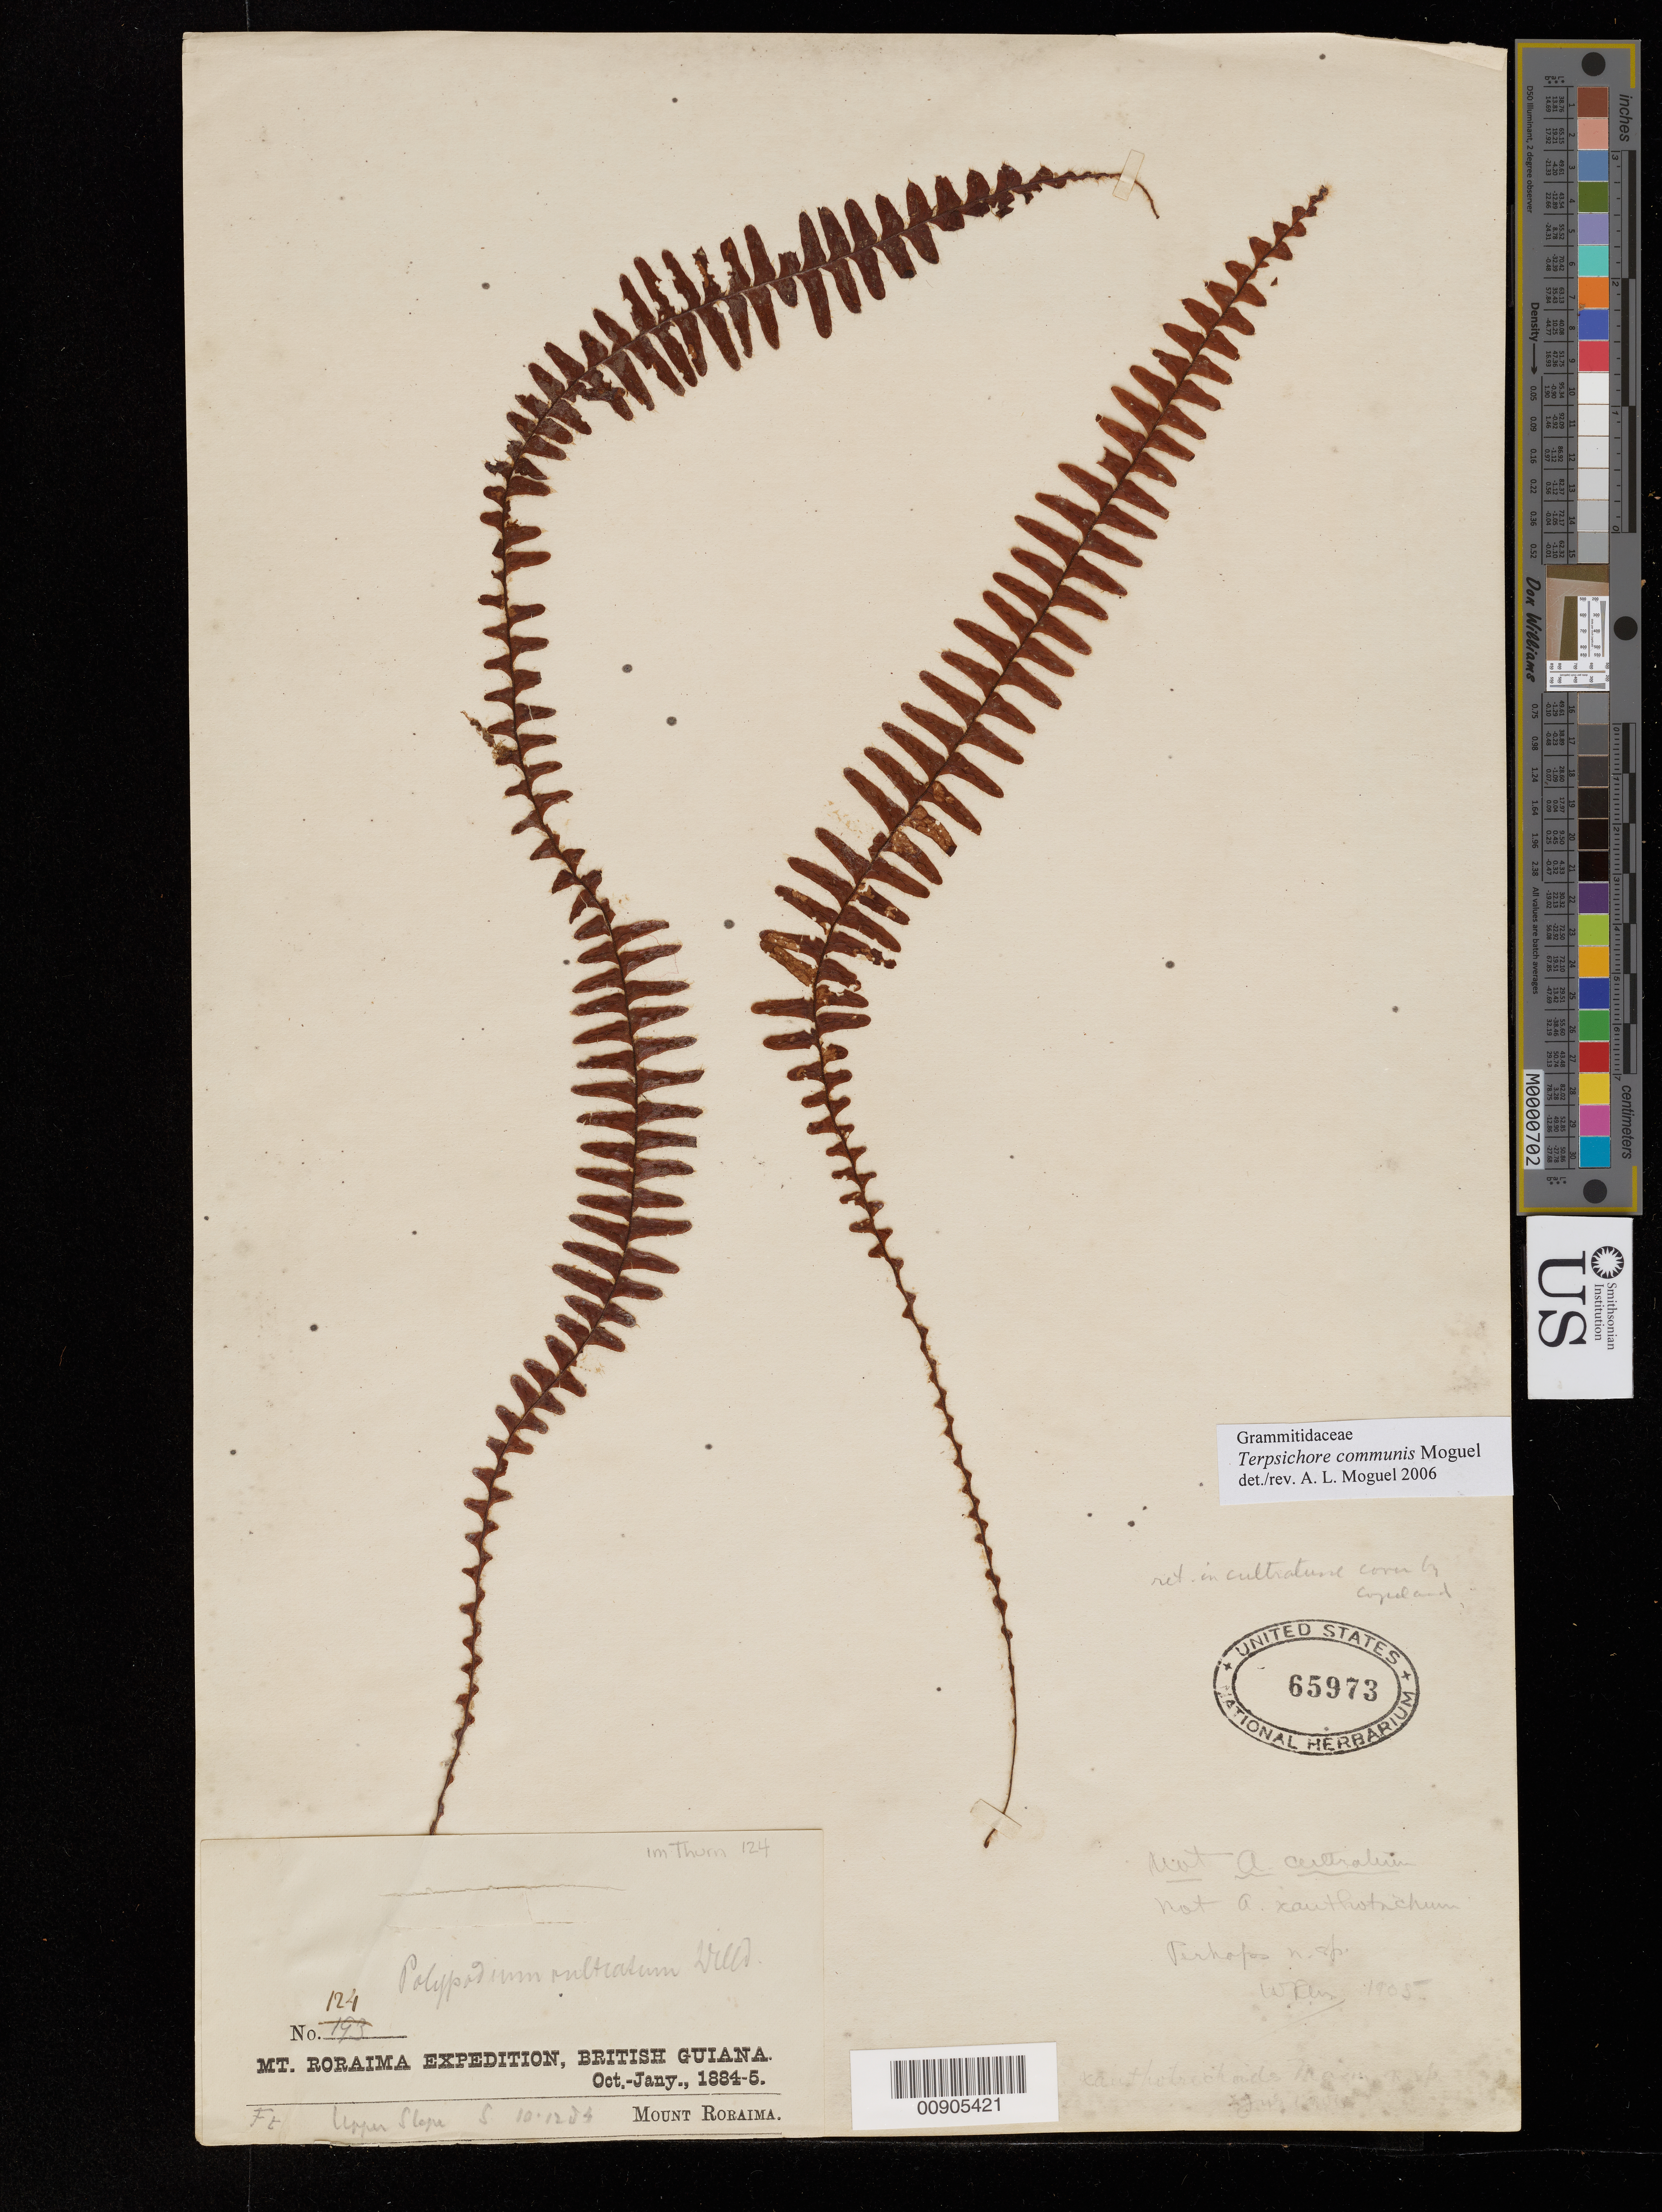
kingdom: Plantae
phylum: Tracheophyta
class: Polypodiopsida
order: Polypodiales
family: Polypodiaceae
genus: Terpsichore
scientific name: Terpsichore communis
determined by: Moguel, A. L.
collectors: E. F. im Thurn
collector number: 124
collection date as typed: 10 December 1884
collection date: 1884-12-10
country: Guyana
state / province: Cuyuni-Mazaruni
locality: Mt. Roraima, upper slopes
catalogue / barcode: US 65973